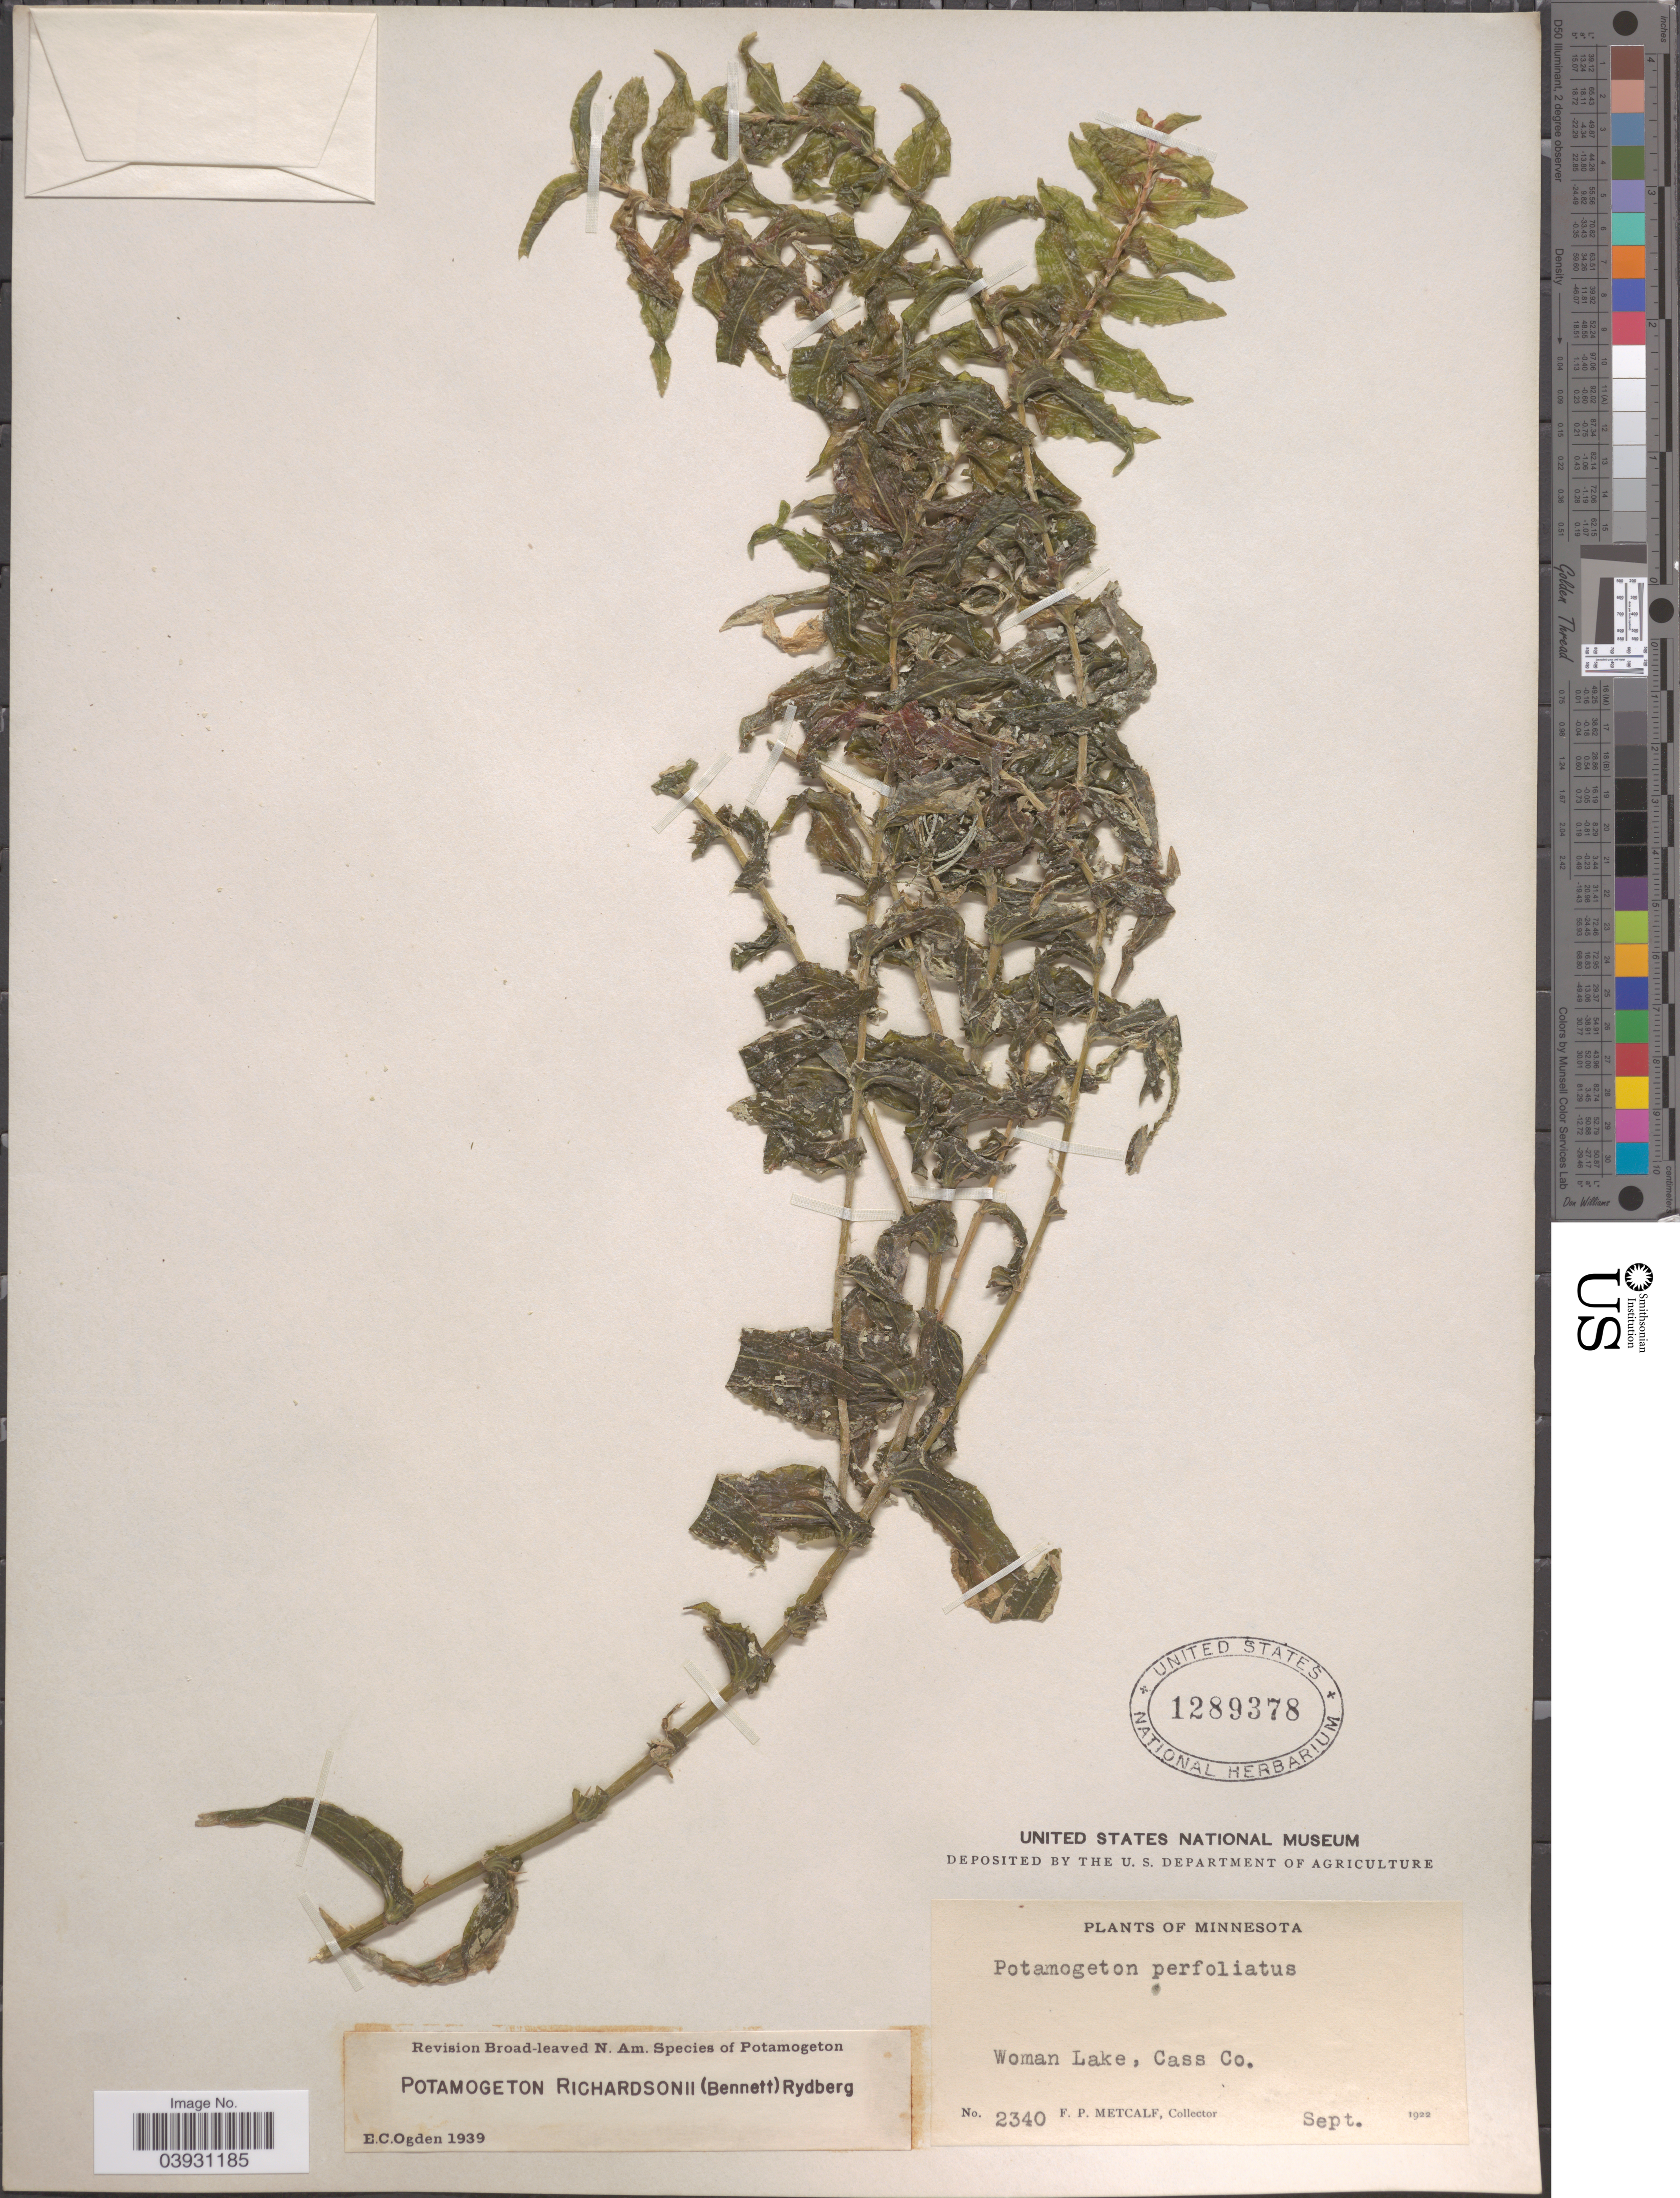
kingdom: Plantae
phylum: Tracheophyta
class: Liliopsida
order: Alismatales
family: Potamogetonaceae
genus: Potamogeton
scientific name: Potamogeton richardsonii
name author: (A.W. Benn.) Rydb.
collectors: F. Metcalf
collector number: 2340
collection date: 1922-09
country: United States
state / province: Minnesota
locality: Woman Lake, Cass Co.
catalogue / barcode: US 1289378